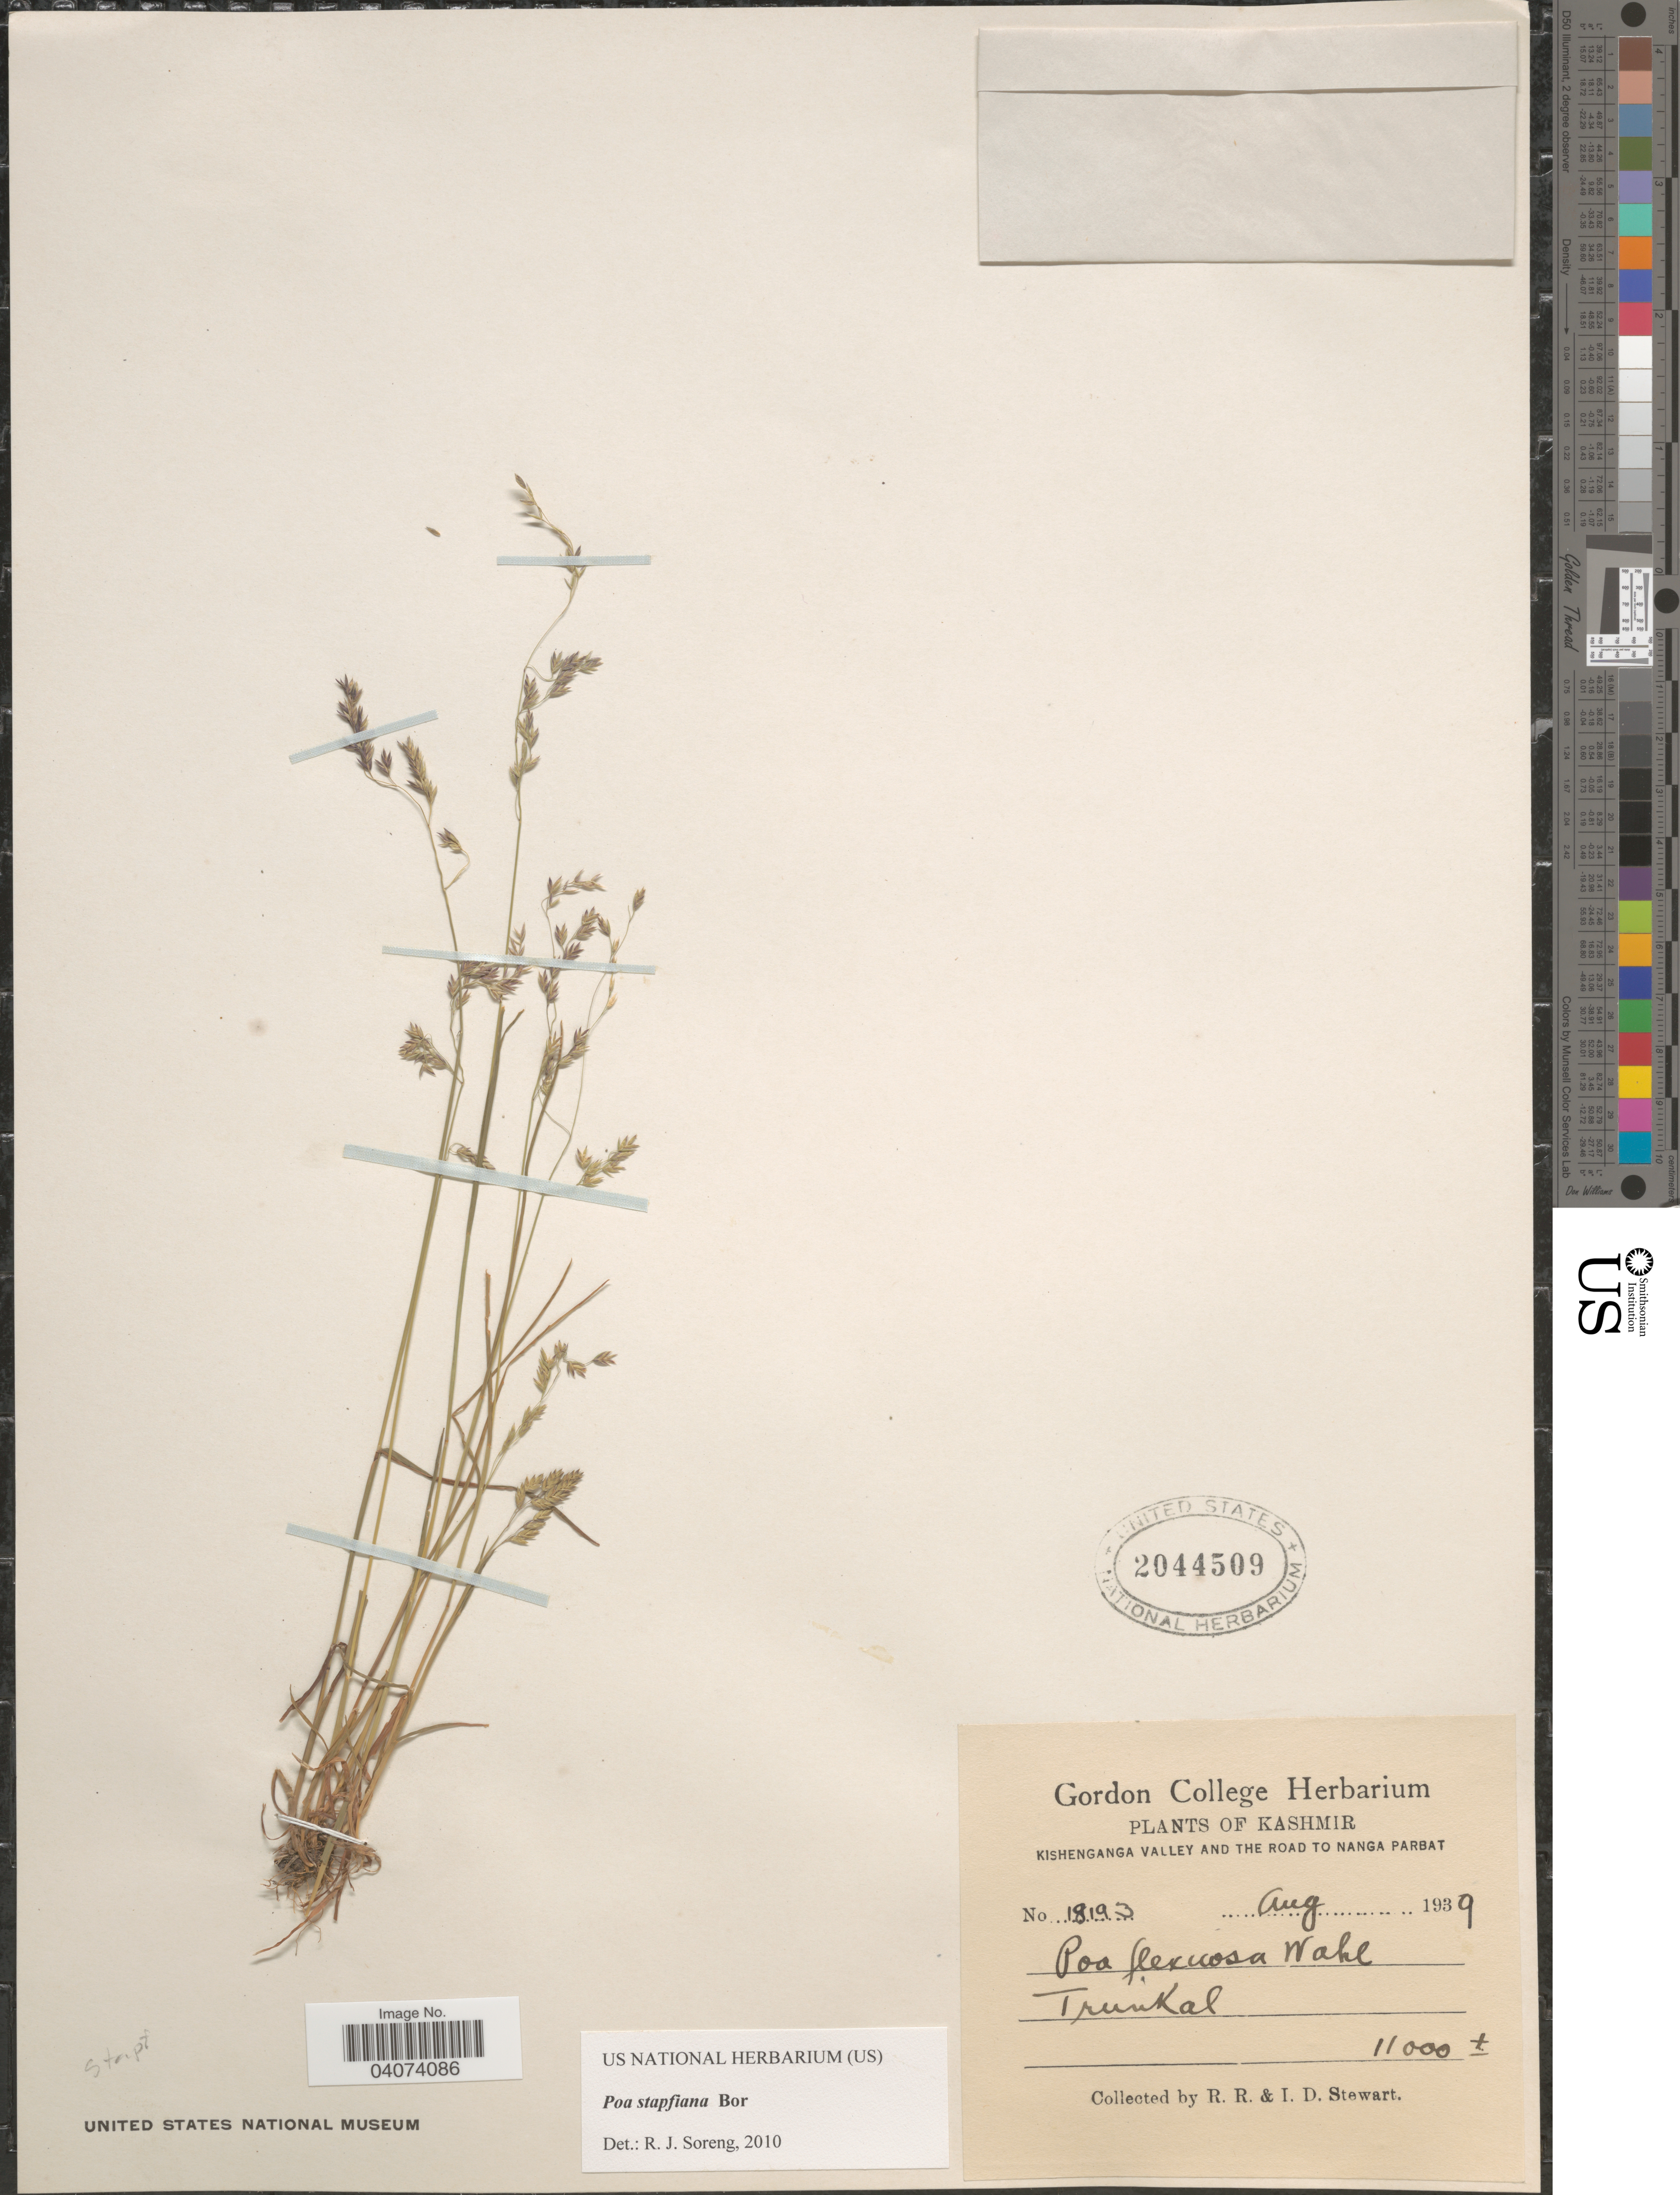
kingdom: Plantae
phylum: Tracheophyta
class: Liliopsida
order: Poales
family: Poaceae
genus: Poa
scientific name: Poa sterilis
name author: M. Bieb.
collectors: R. Stewart & I. Stewart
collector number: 18193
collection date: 1939-08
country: Pakistan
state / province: Gilgit-Baltistan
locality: Kashmir. Kishenganga Valley and the Road to Nanga Parbat. Trunkal.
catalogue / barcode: US 2044509